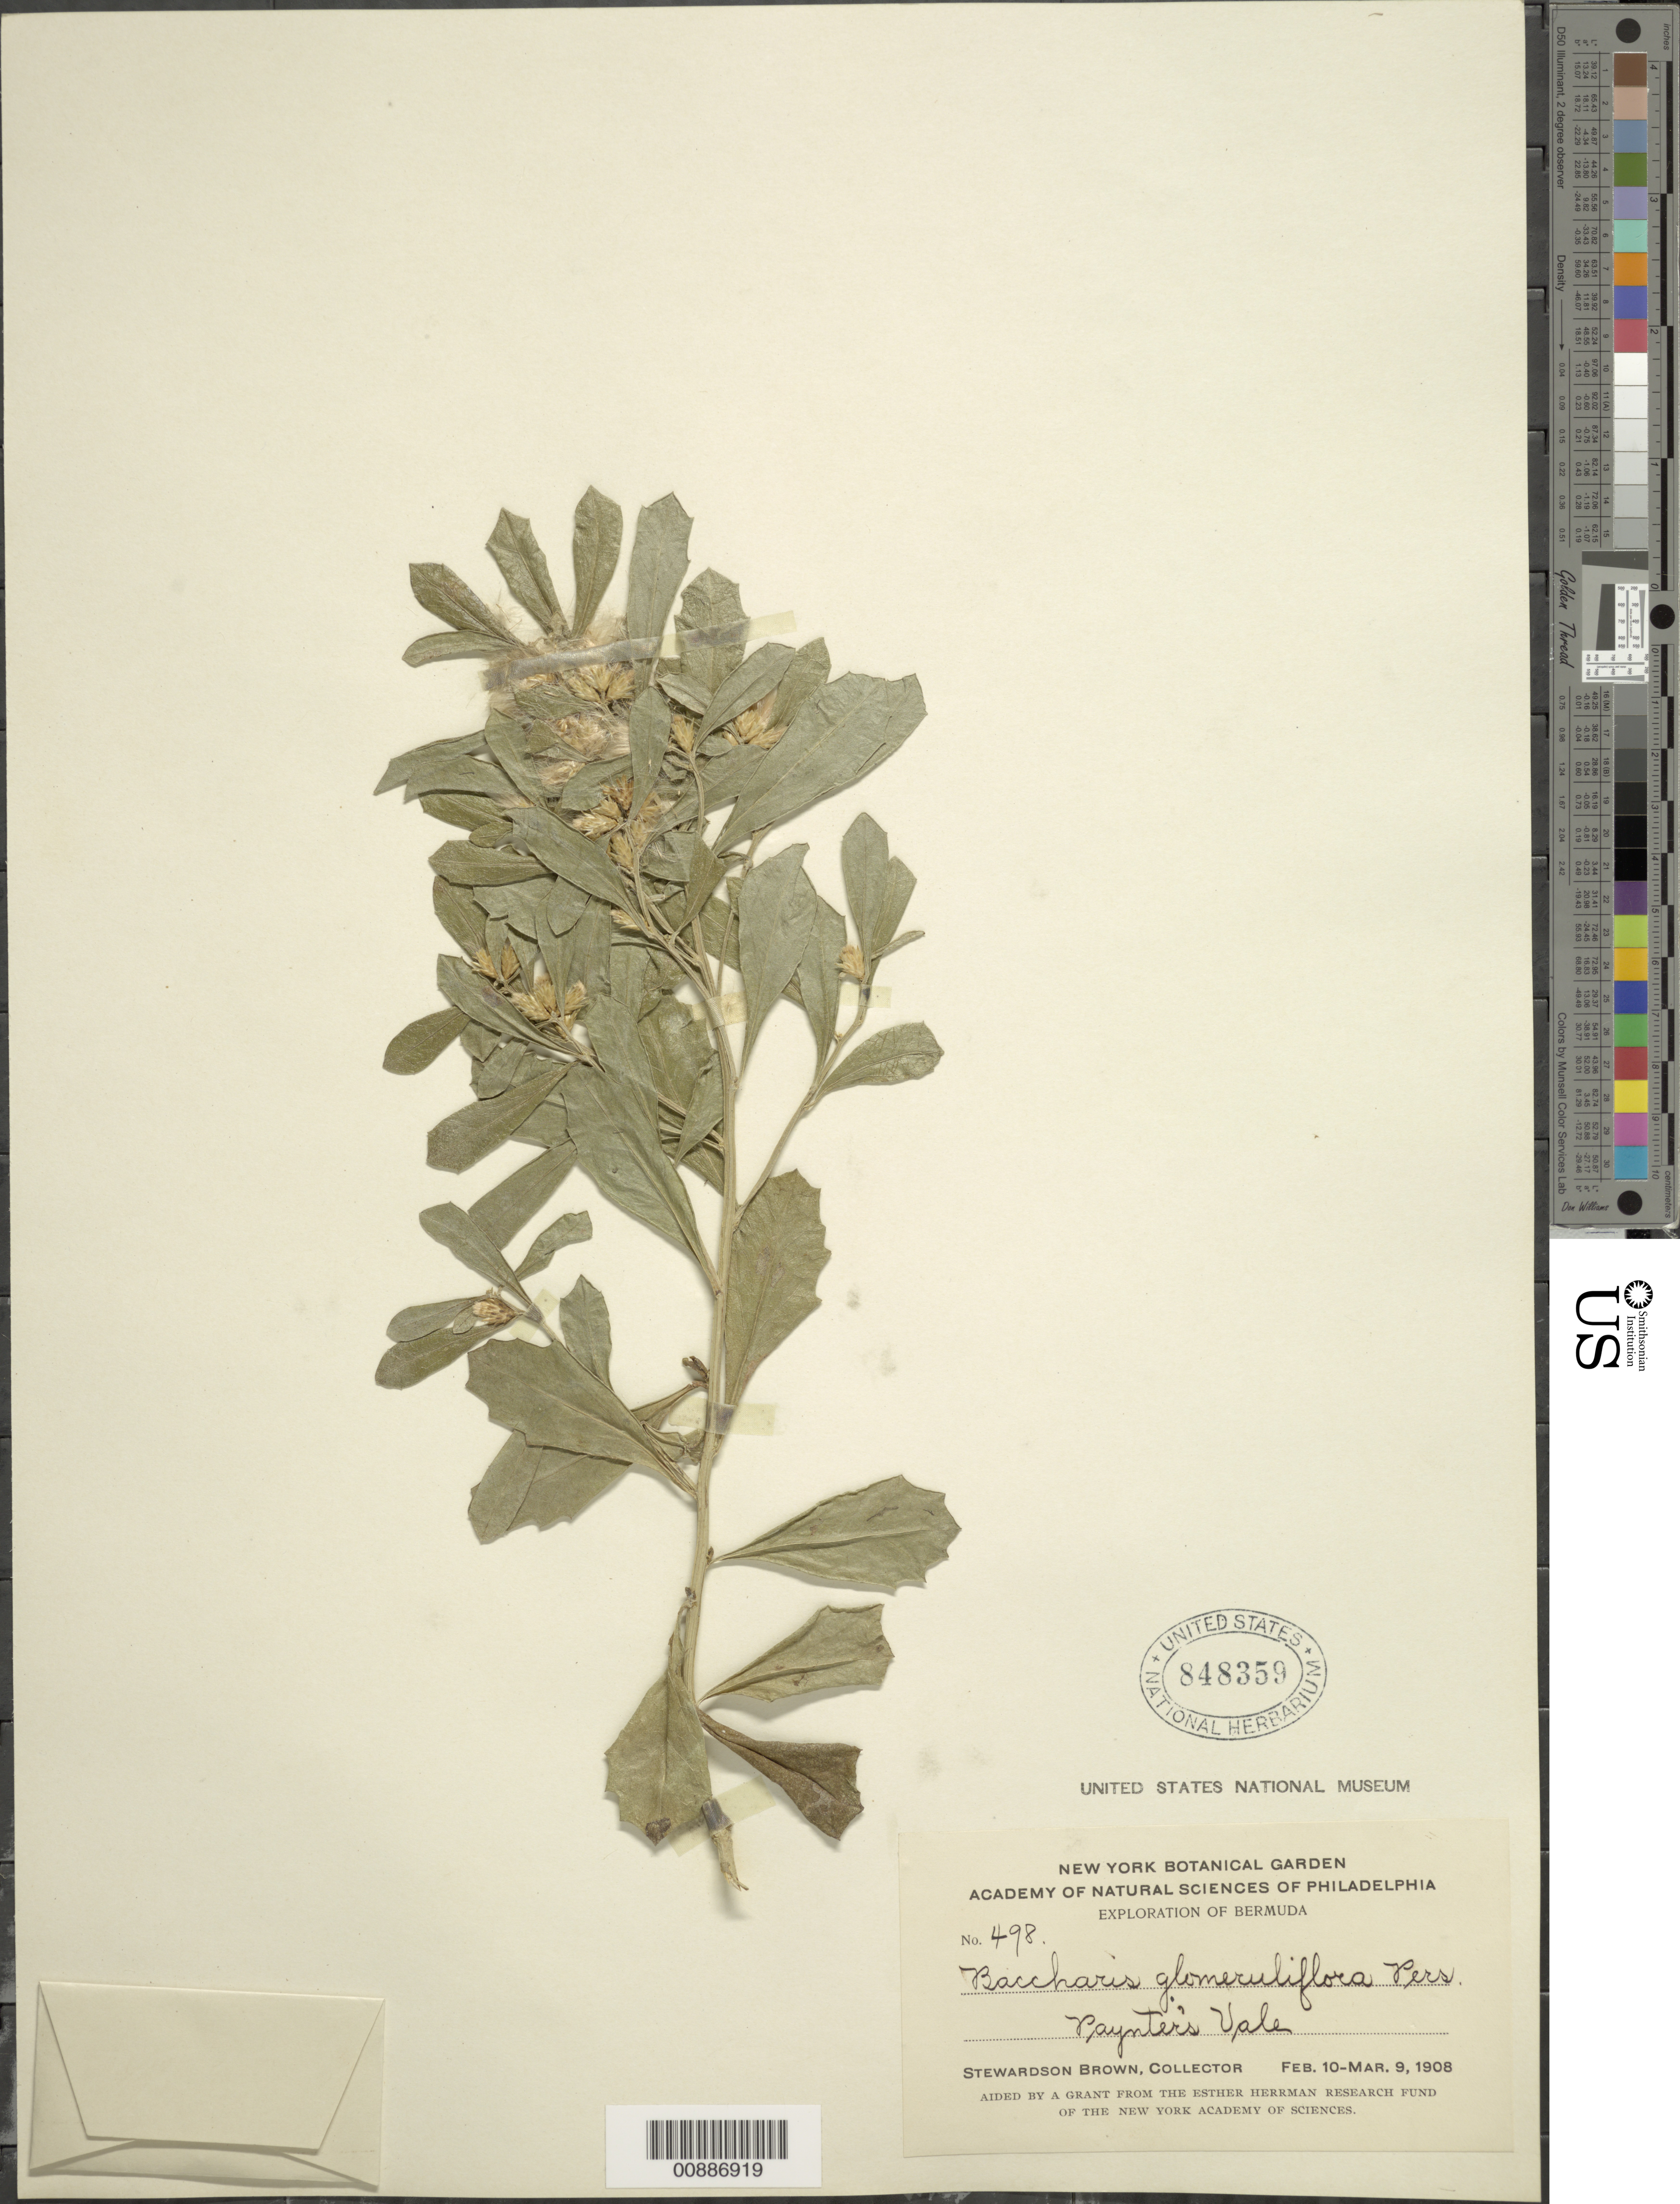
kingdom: Plantae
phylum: Tracheophyta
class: Magnoliopsida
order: Asterales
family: Asteraceae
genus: Baccharis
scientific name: Baccharis glomeruliflora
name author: Pers.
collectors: S. Brown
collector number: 498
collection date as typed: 10 Feb 1908 to 09 Mar 1908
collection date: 1908-02-10/1908-03-09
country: Bermuda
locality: Paynter's Vale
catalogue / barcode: US 848359